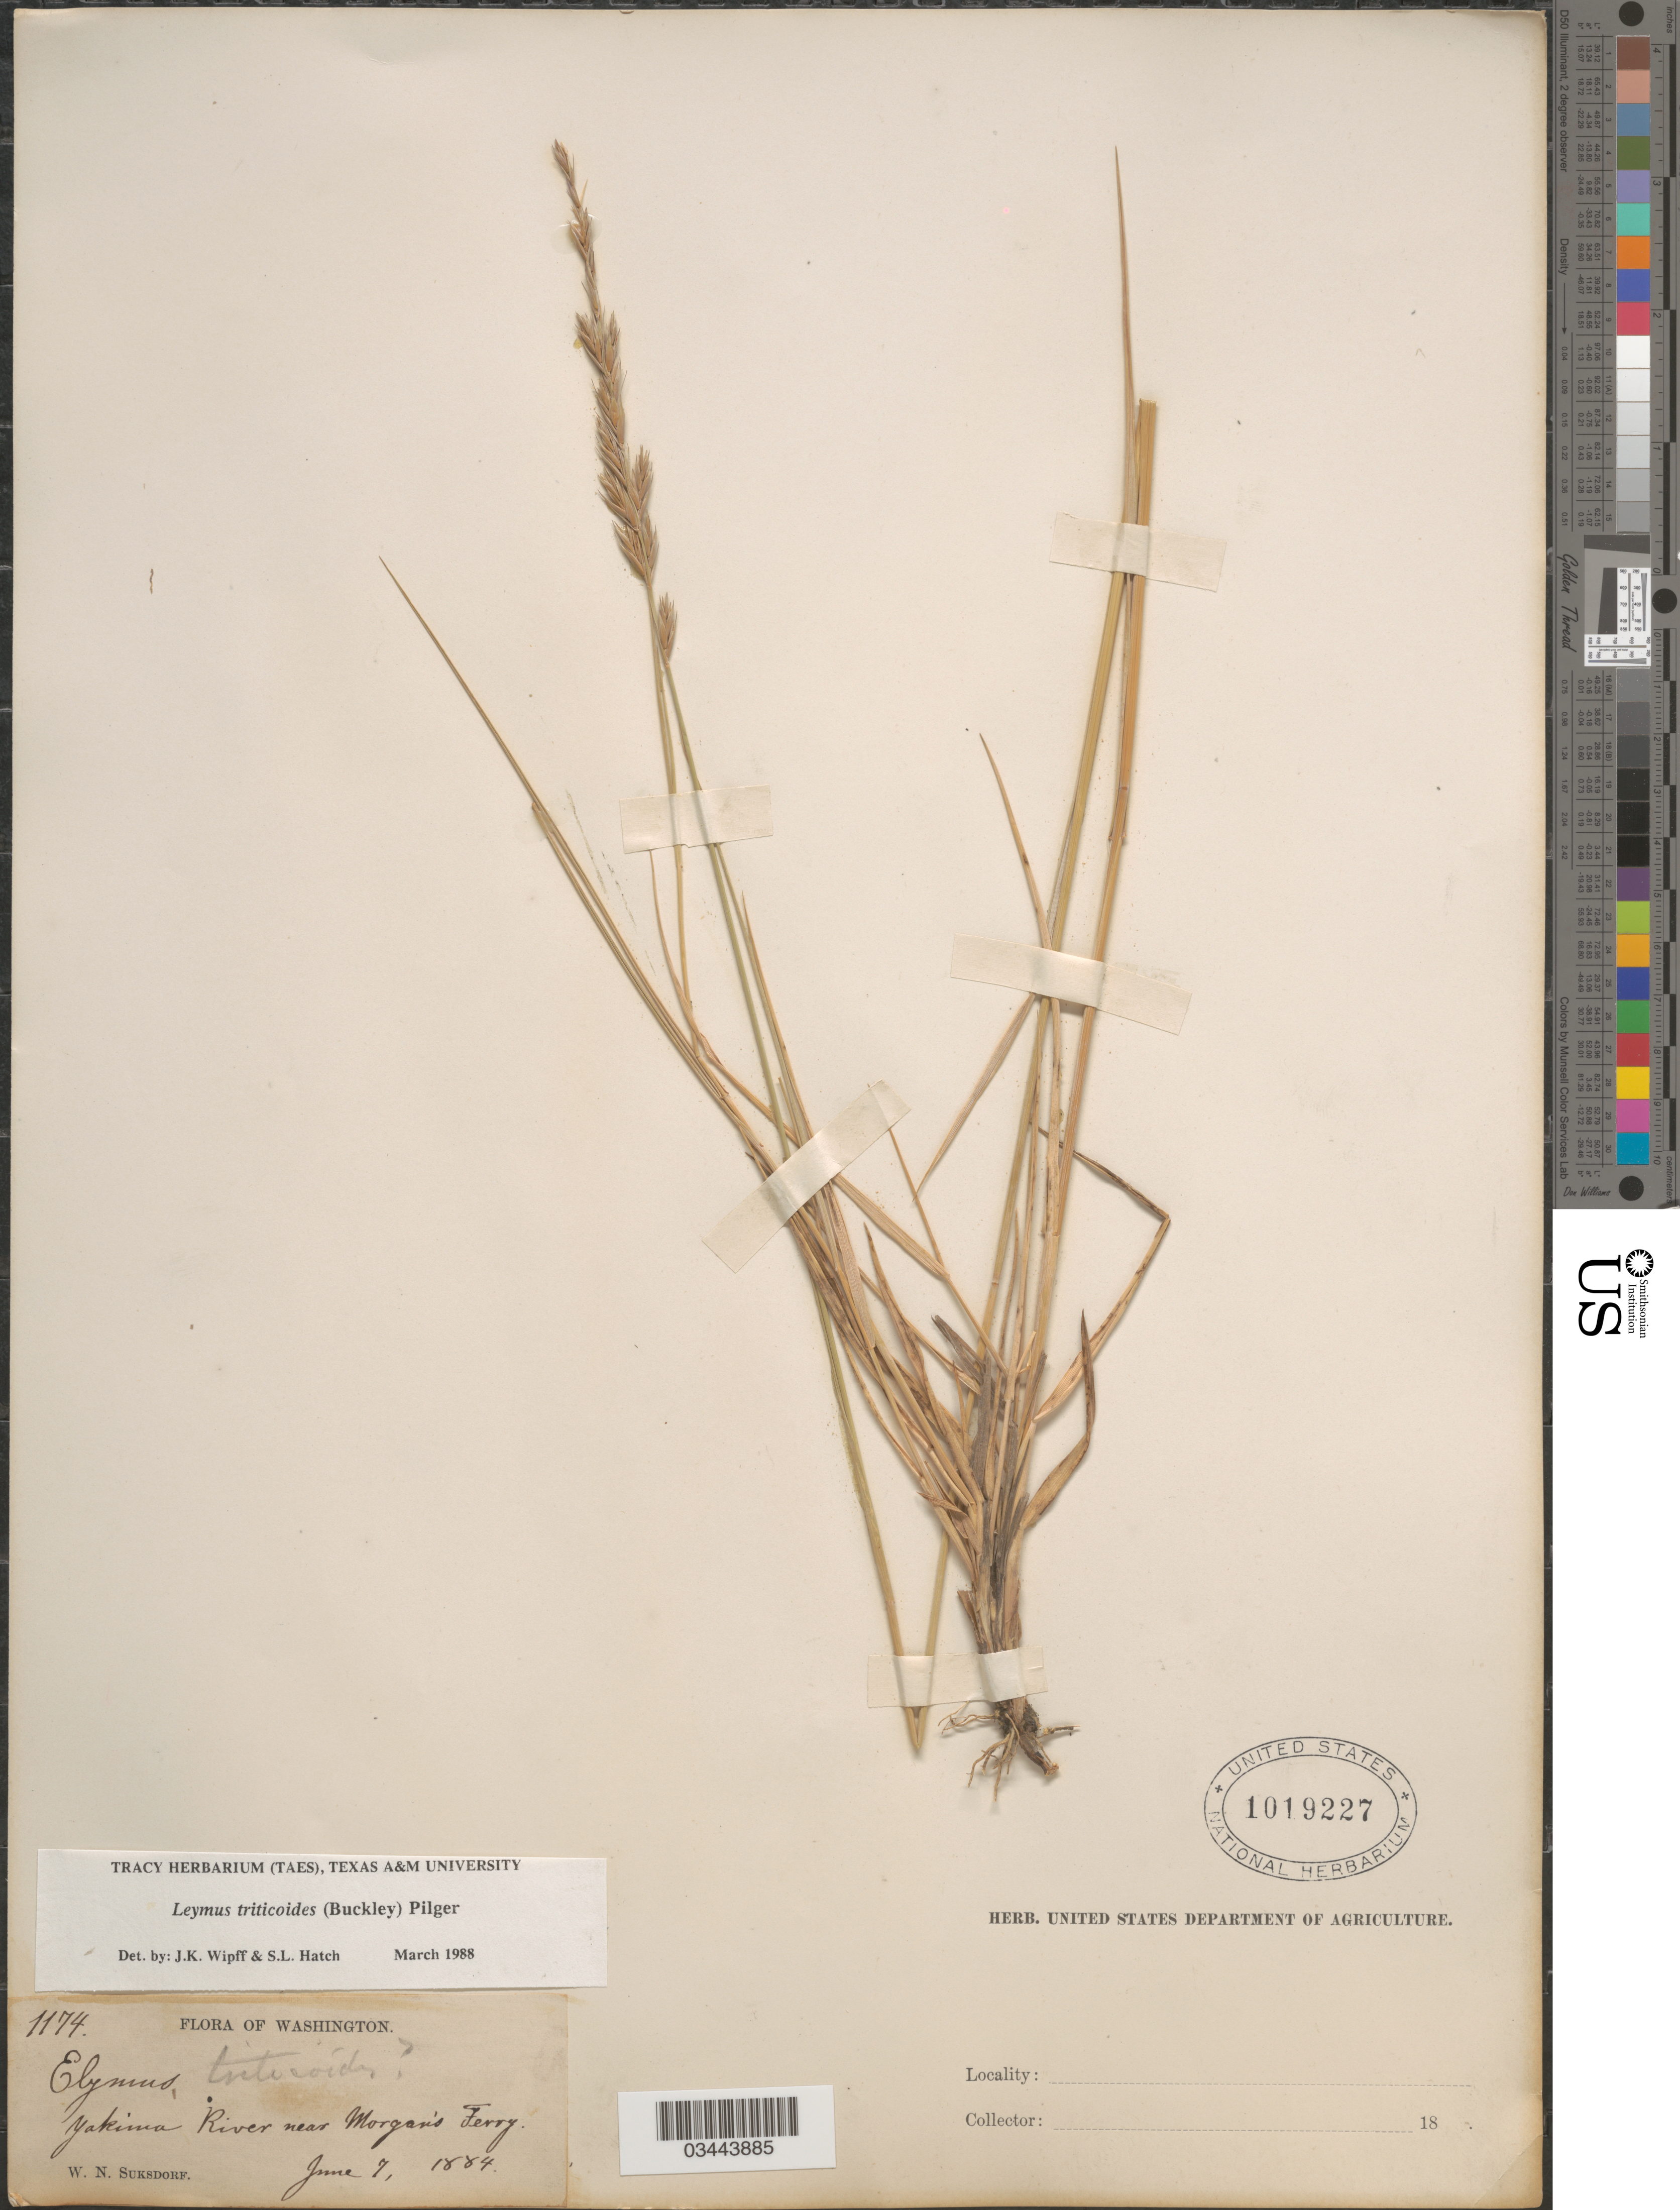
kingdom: Plantae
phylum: Tracheophyta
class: Liliopsida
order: Poales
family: Poaceae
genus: Leymus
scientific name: Leymus triticoides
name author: (Buckley) Pilg.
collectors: W. N. Suksdorf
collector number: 1174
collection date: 1884-06-07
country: United States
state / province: Washington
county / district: Yakima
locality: Yakima River near Morgan's Terry.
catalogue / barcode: US 1019227